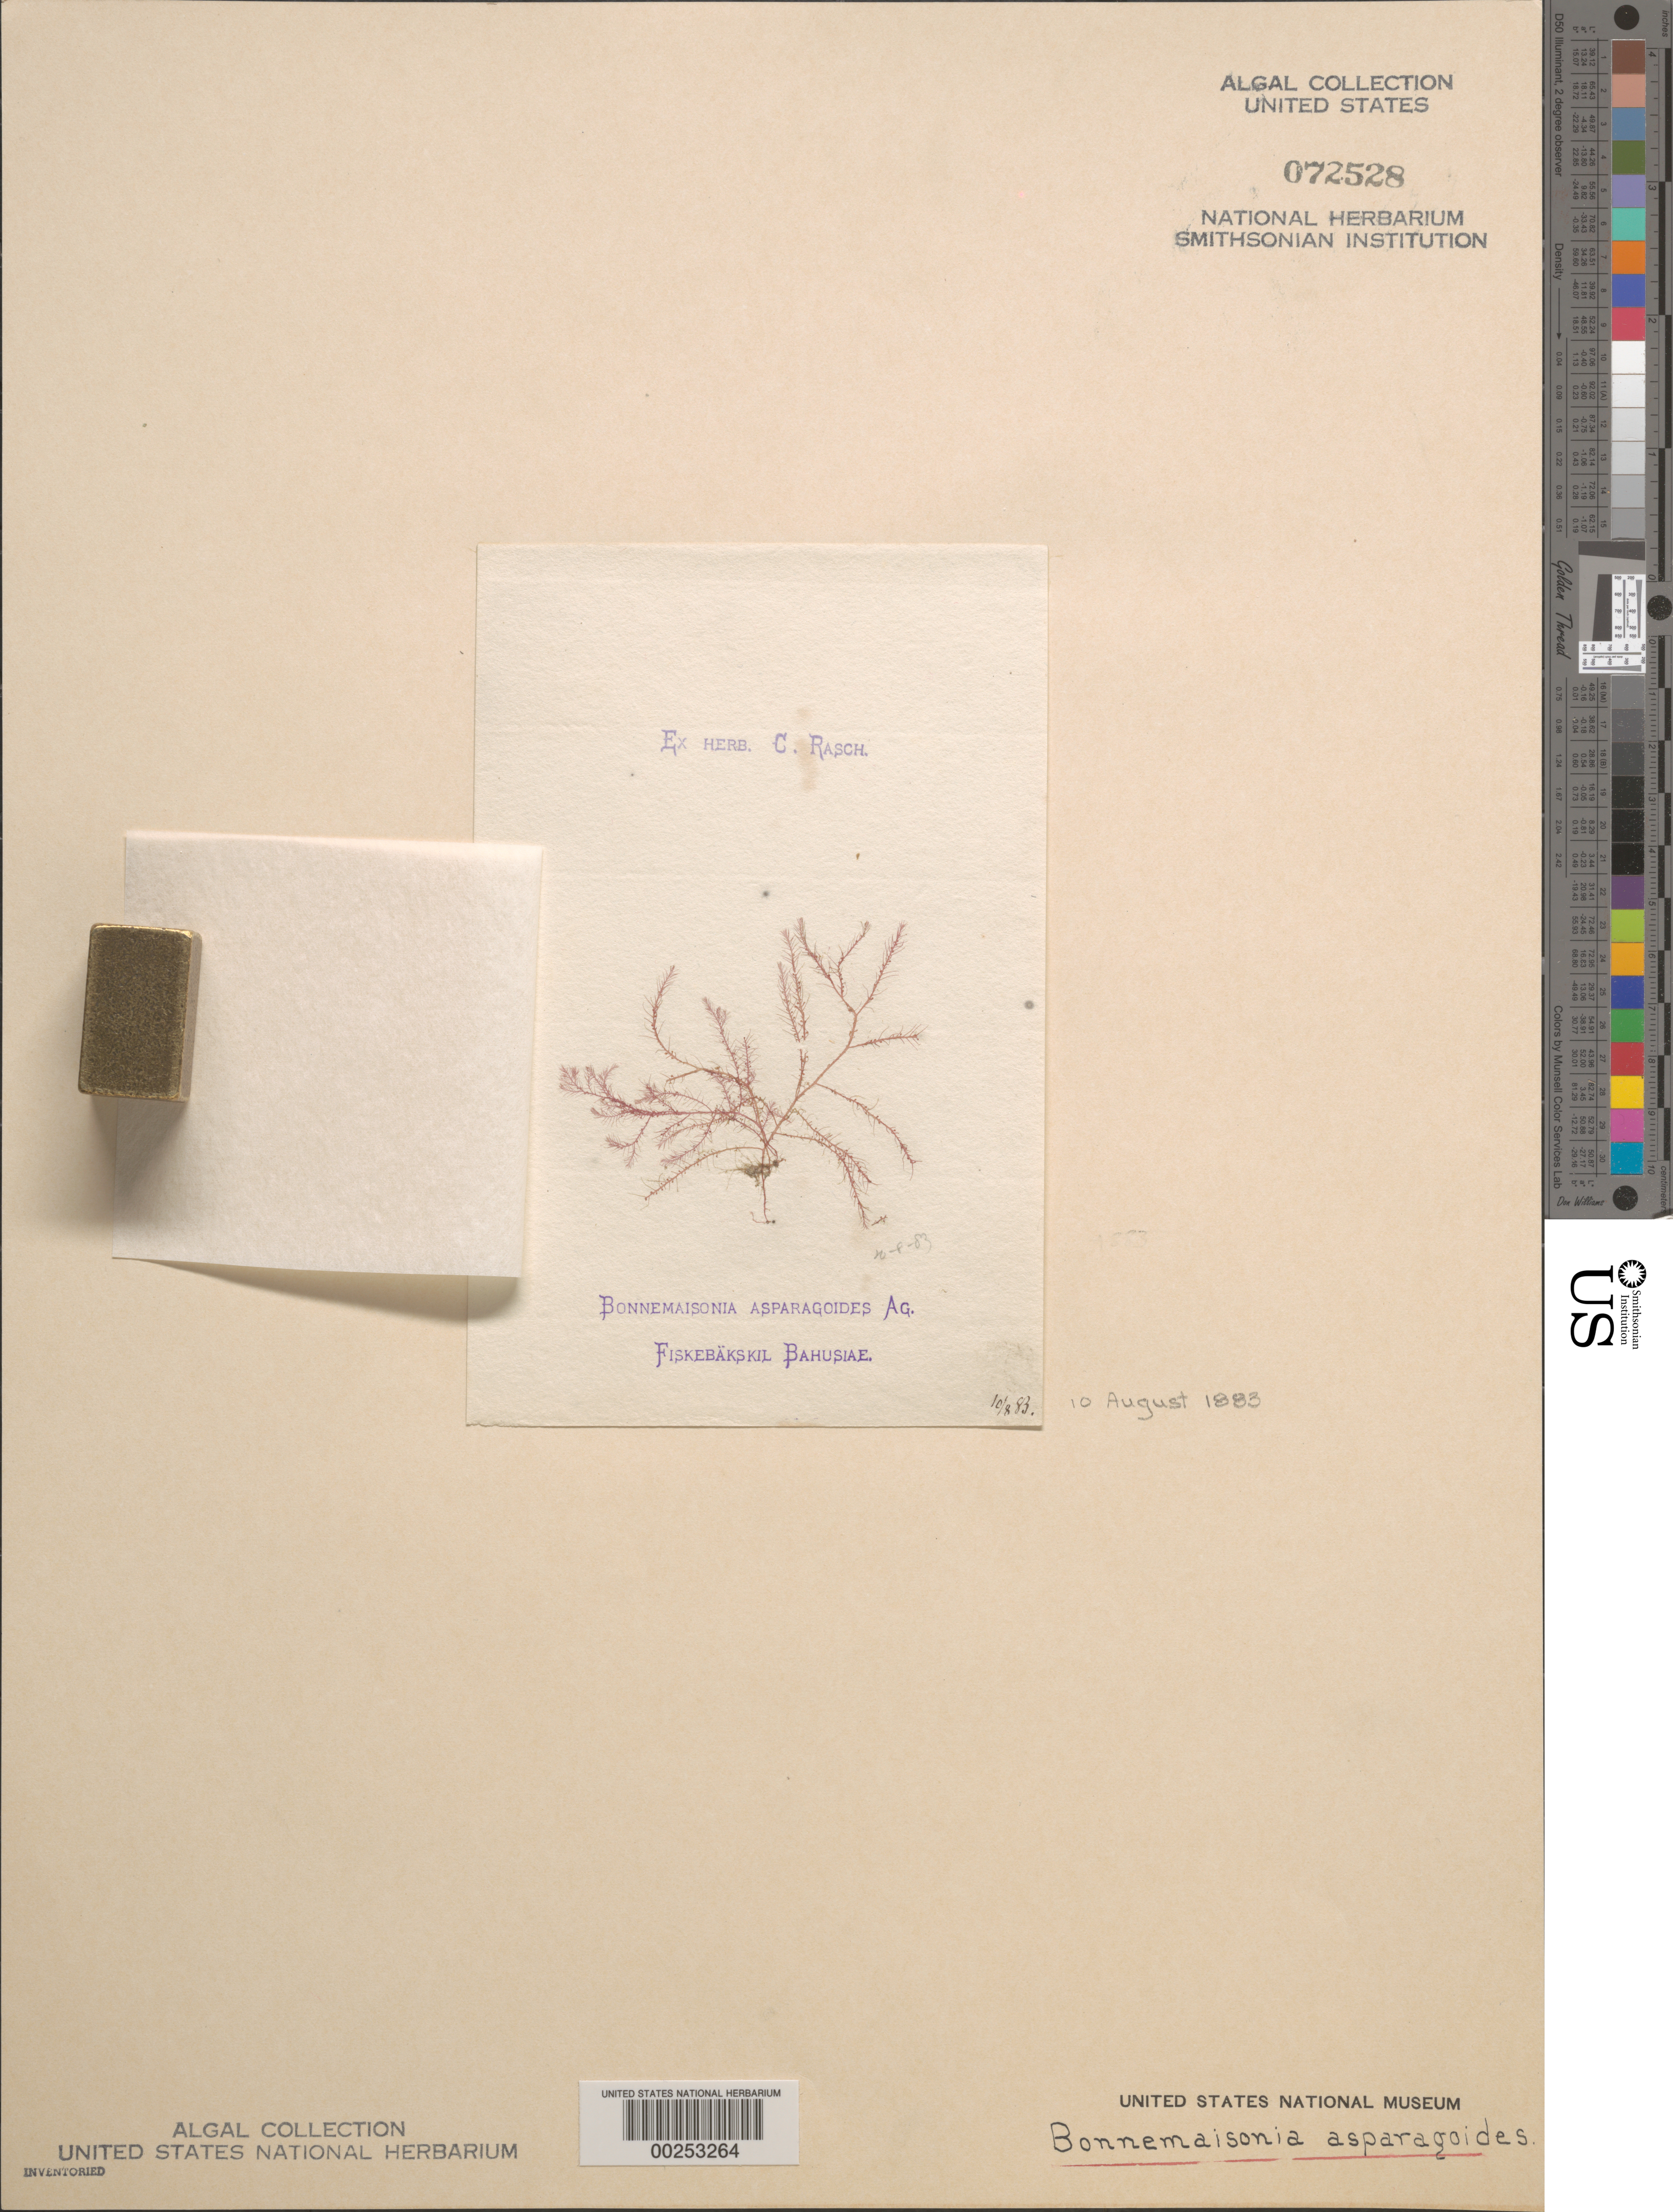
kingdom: Plantae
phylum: Rhodophyta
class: Florideophyceae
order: Bonnemaisoniales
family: Bonnemaisoniaceae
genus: Bonnemaisonia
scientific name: Bonnemaisonia asparagoides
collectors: C. Rasch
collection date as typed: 10 Aug 1883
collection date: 1883-08-10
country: Sweden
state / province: Västra Götaland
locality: Fiskebackskil, bohuslan (bahusiae)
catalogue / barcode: US 72528